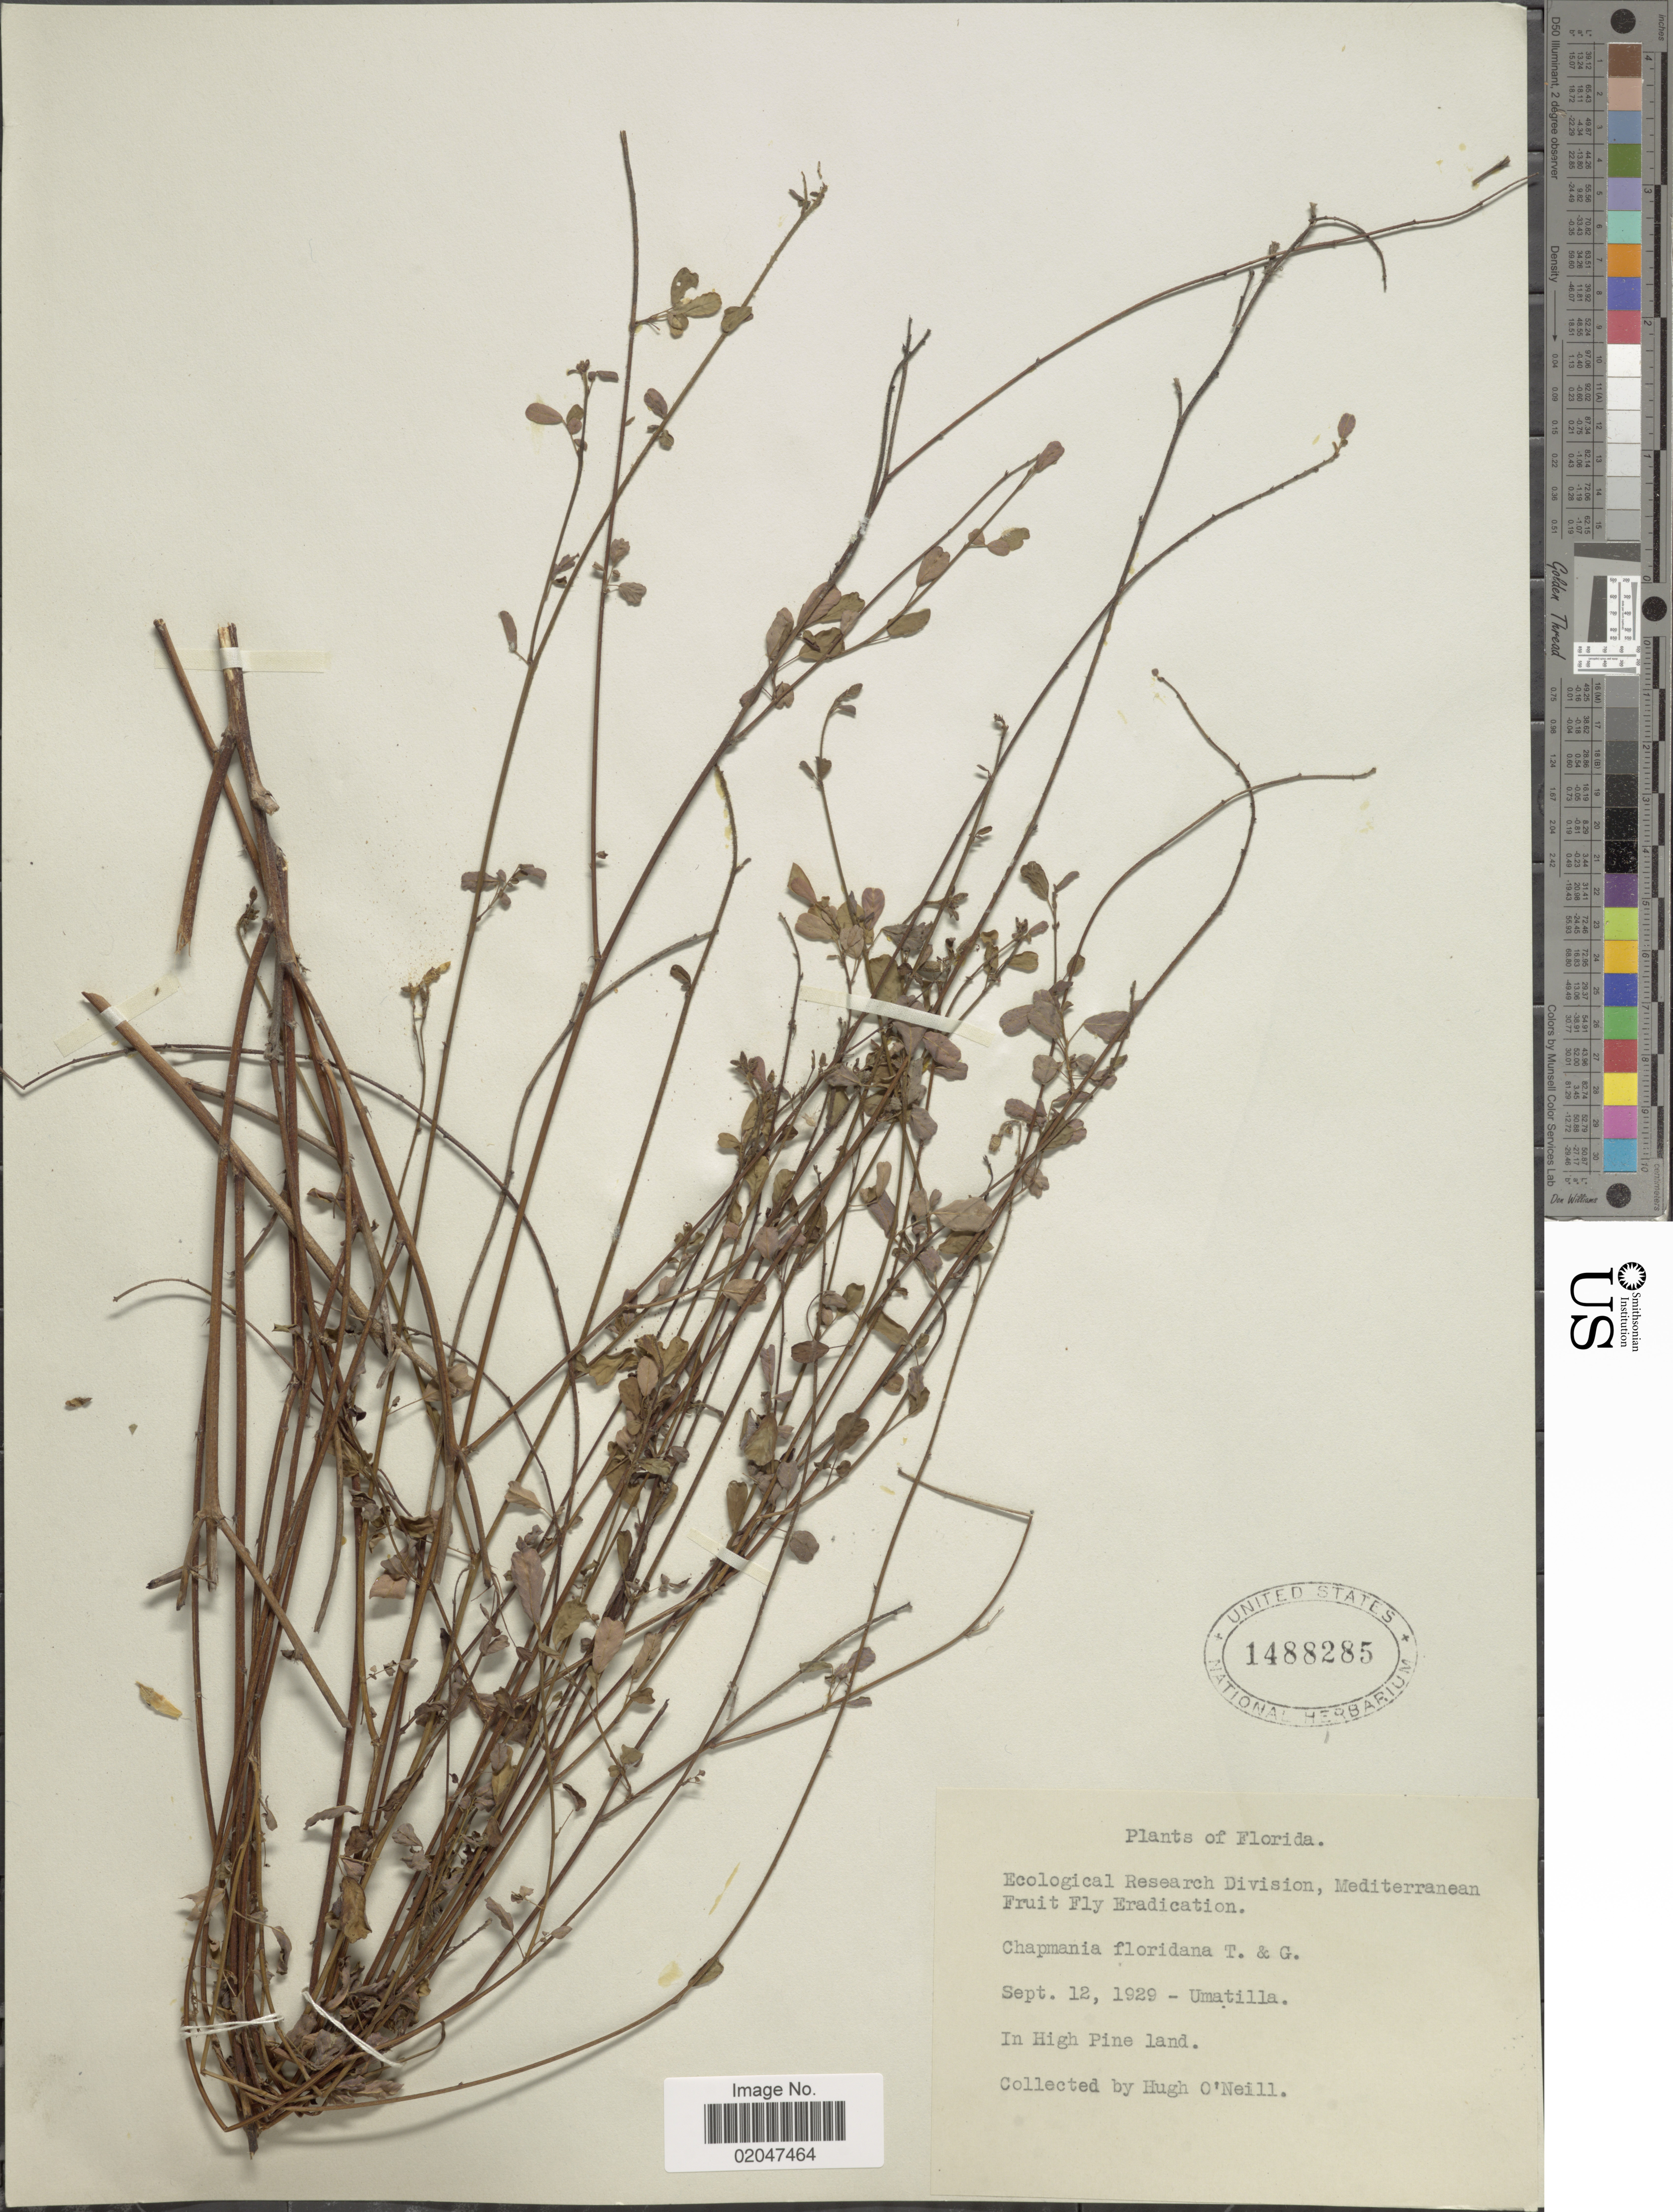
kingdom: Plantae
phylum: Tracheophyta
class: Magnoliopsida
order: Fabales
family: Fabaceae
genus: Chapmannia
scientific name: Chapmannia floridana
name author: Torr. & A. Gray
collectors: H. O'Neill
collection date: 1929-09-12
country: United States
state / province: Florida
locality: Umatilla. In High Pine land.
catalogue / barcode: US 1488285